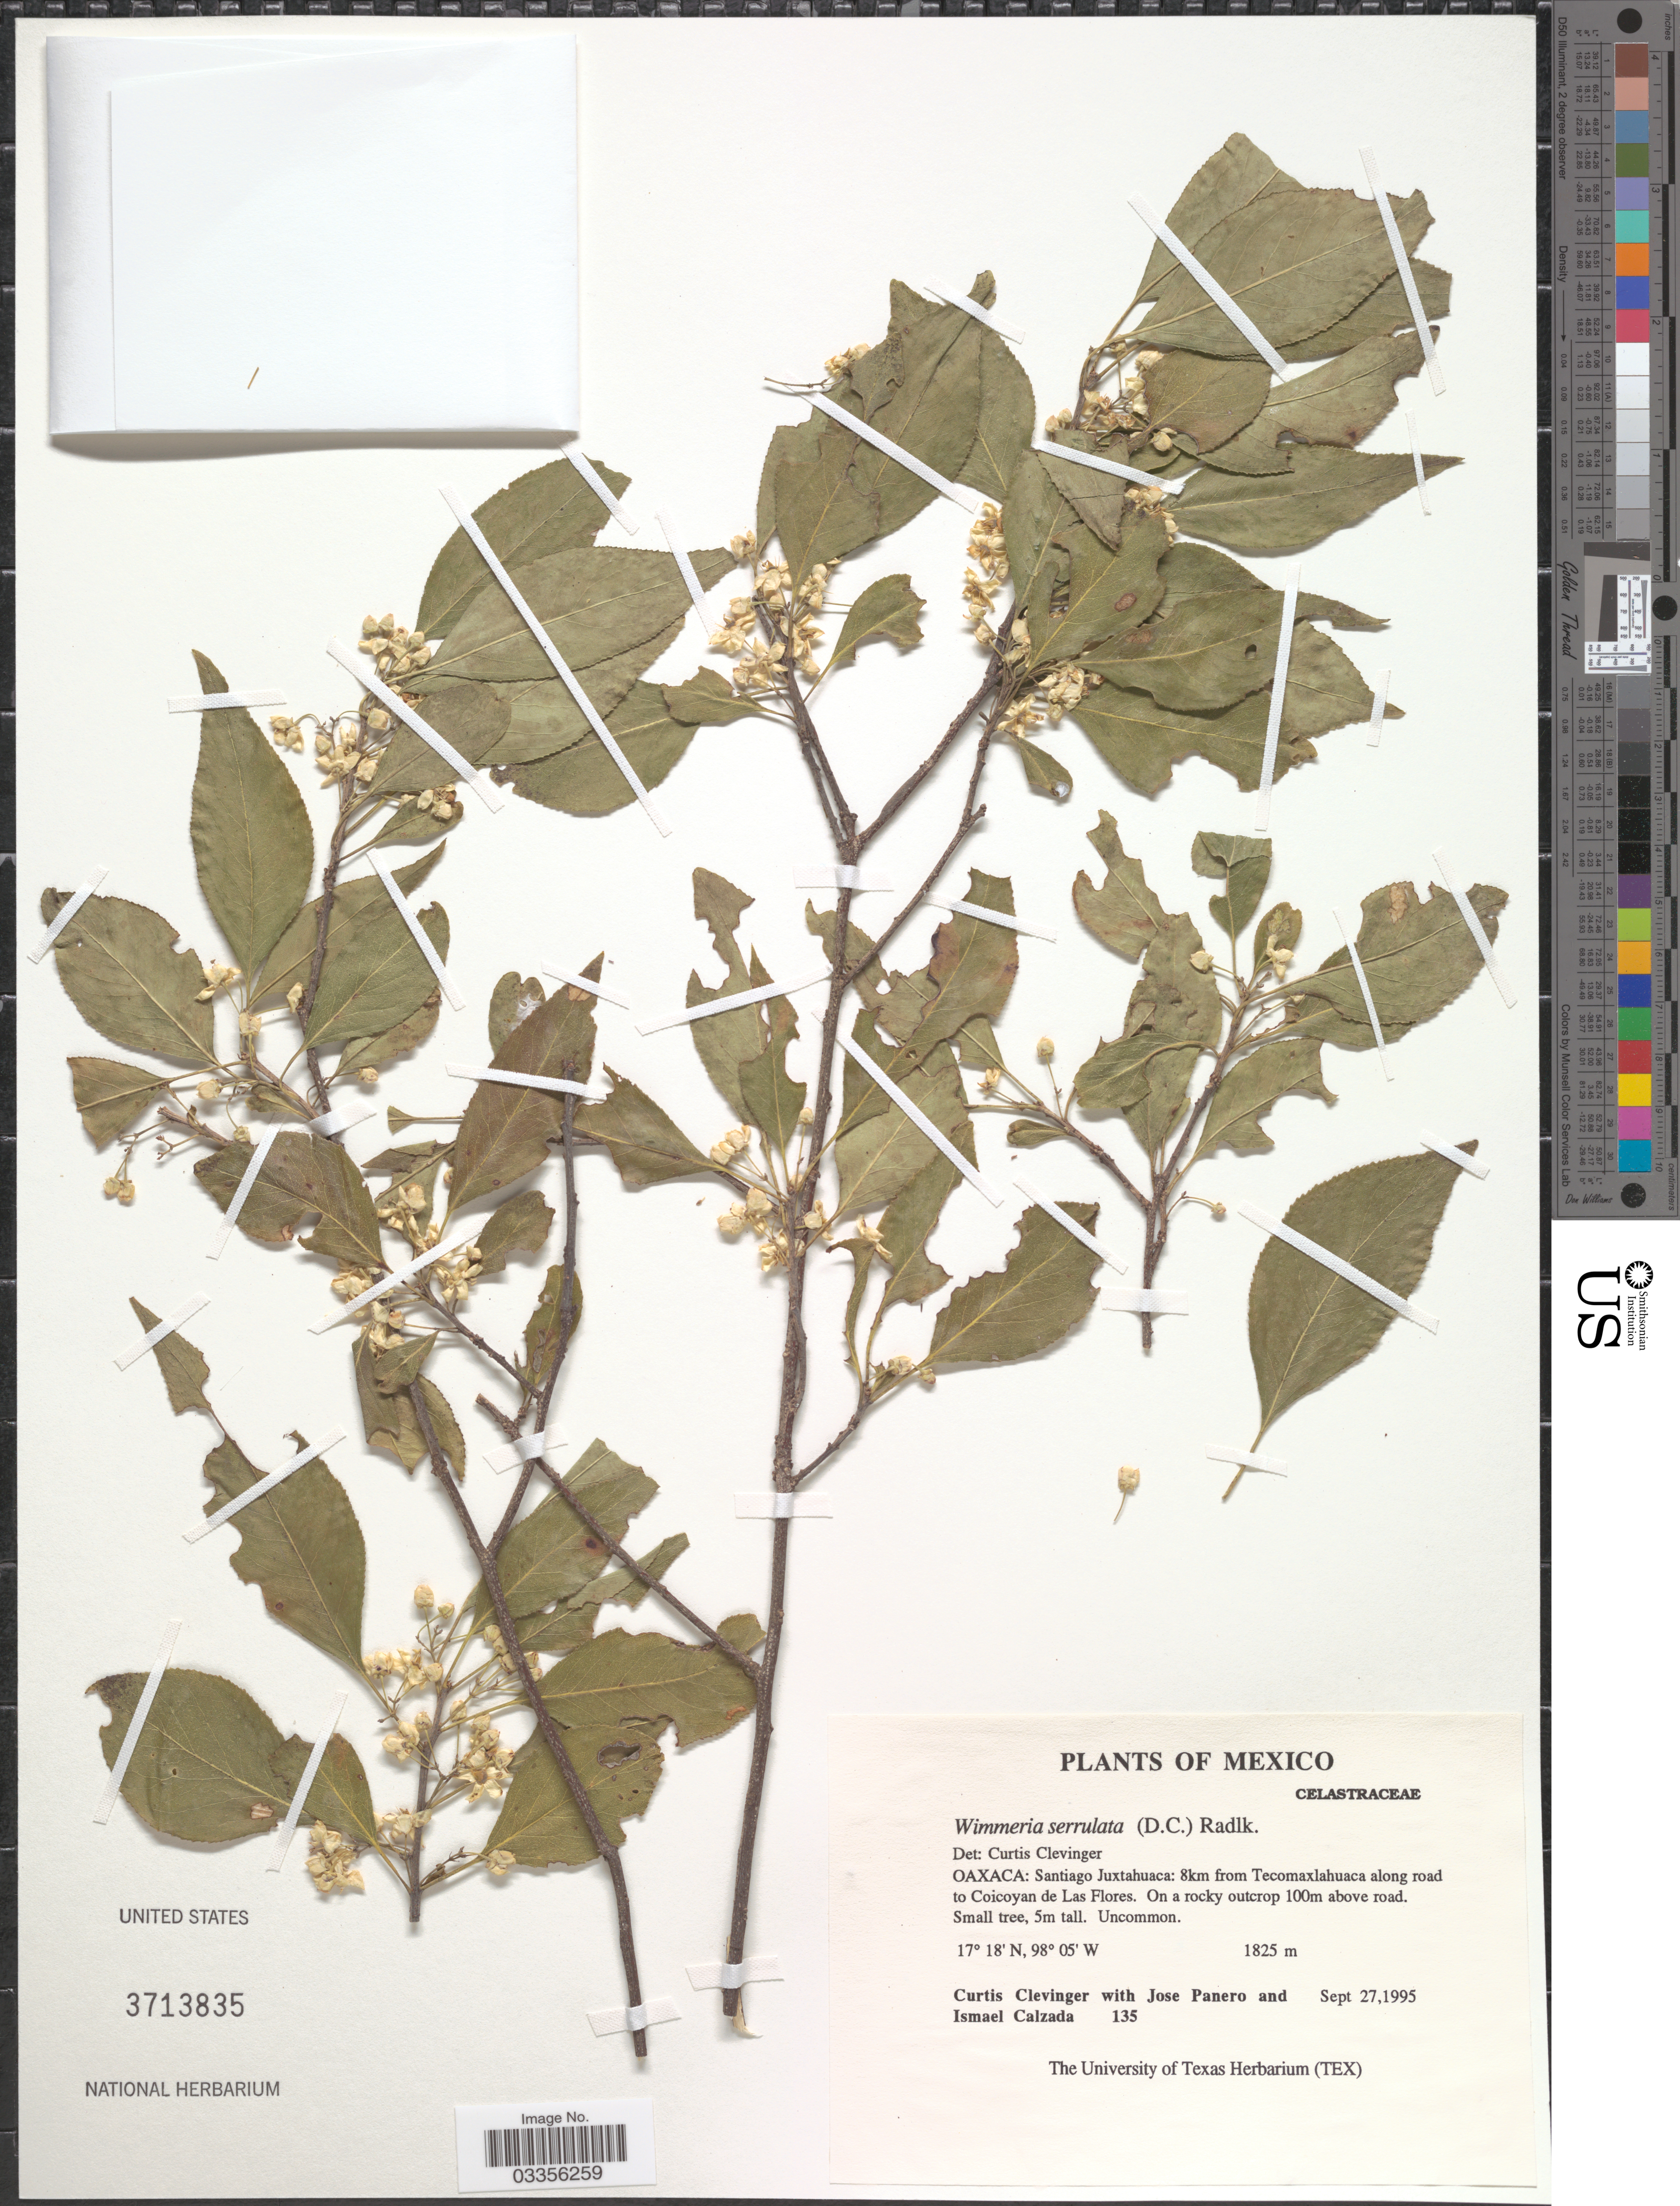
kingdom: Plantae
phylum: Tracheophyta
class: Magnoliopsida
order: Celastrales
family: Celastraceae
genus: Wimmeria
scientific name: Wimmeria serrulata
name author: (DC.) Radlk.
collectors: C. Clevinger, J. L. Panero & I. Calzada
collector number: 135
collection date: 1995-09-27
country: Mexico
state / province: Oaxaca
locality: Santiago Juxtahuaca: 8km from Tecomaxlahuaca along road to Coicoyan de Las Flores. On a rocky outcrop 100m above road.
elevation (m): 1825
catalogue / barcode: US 3713835